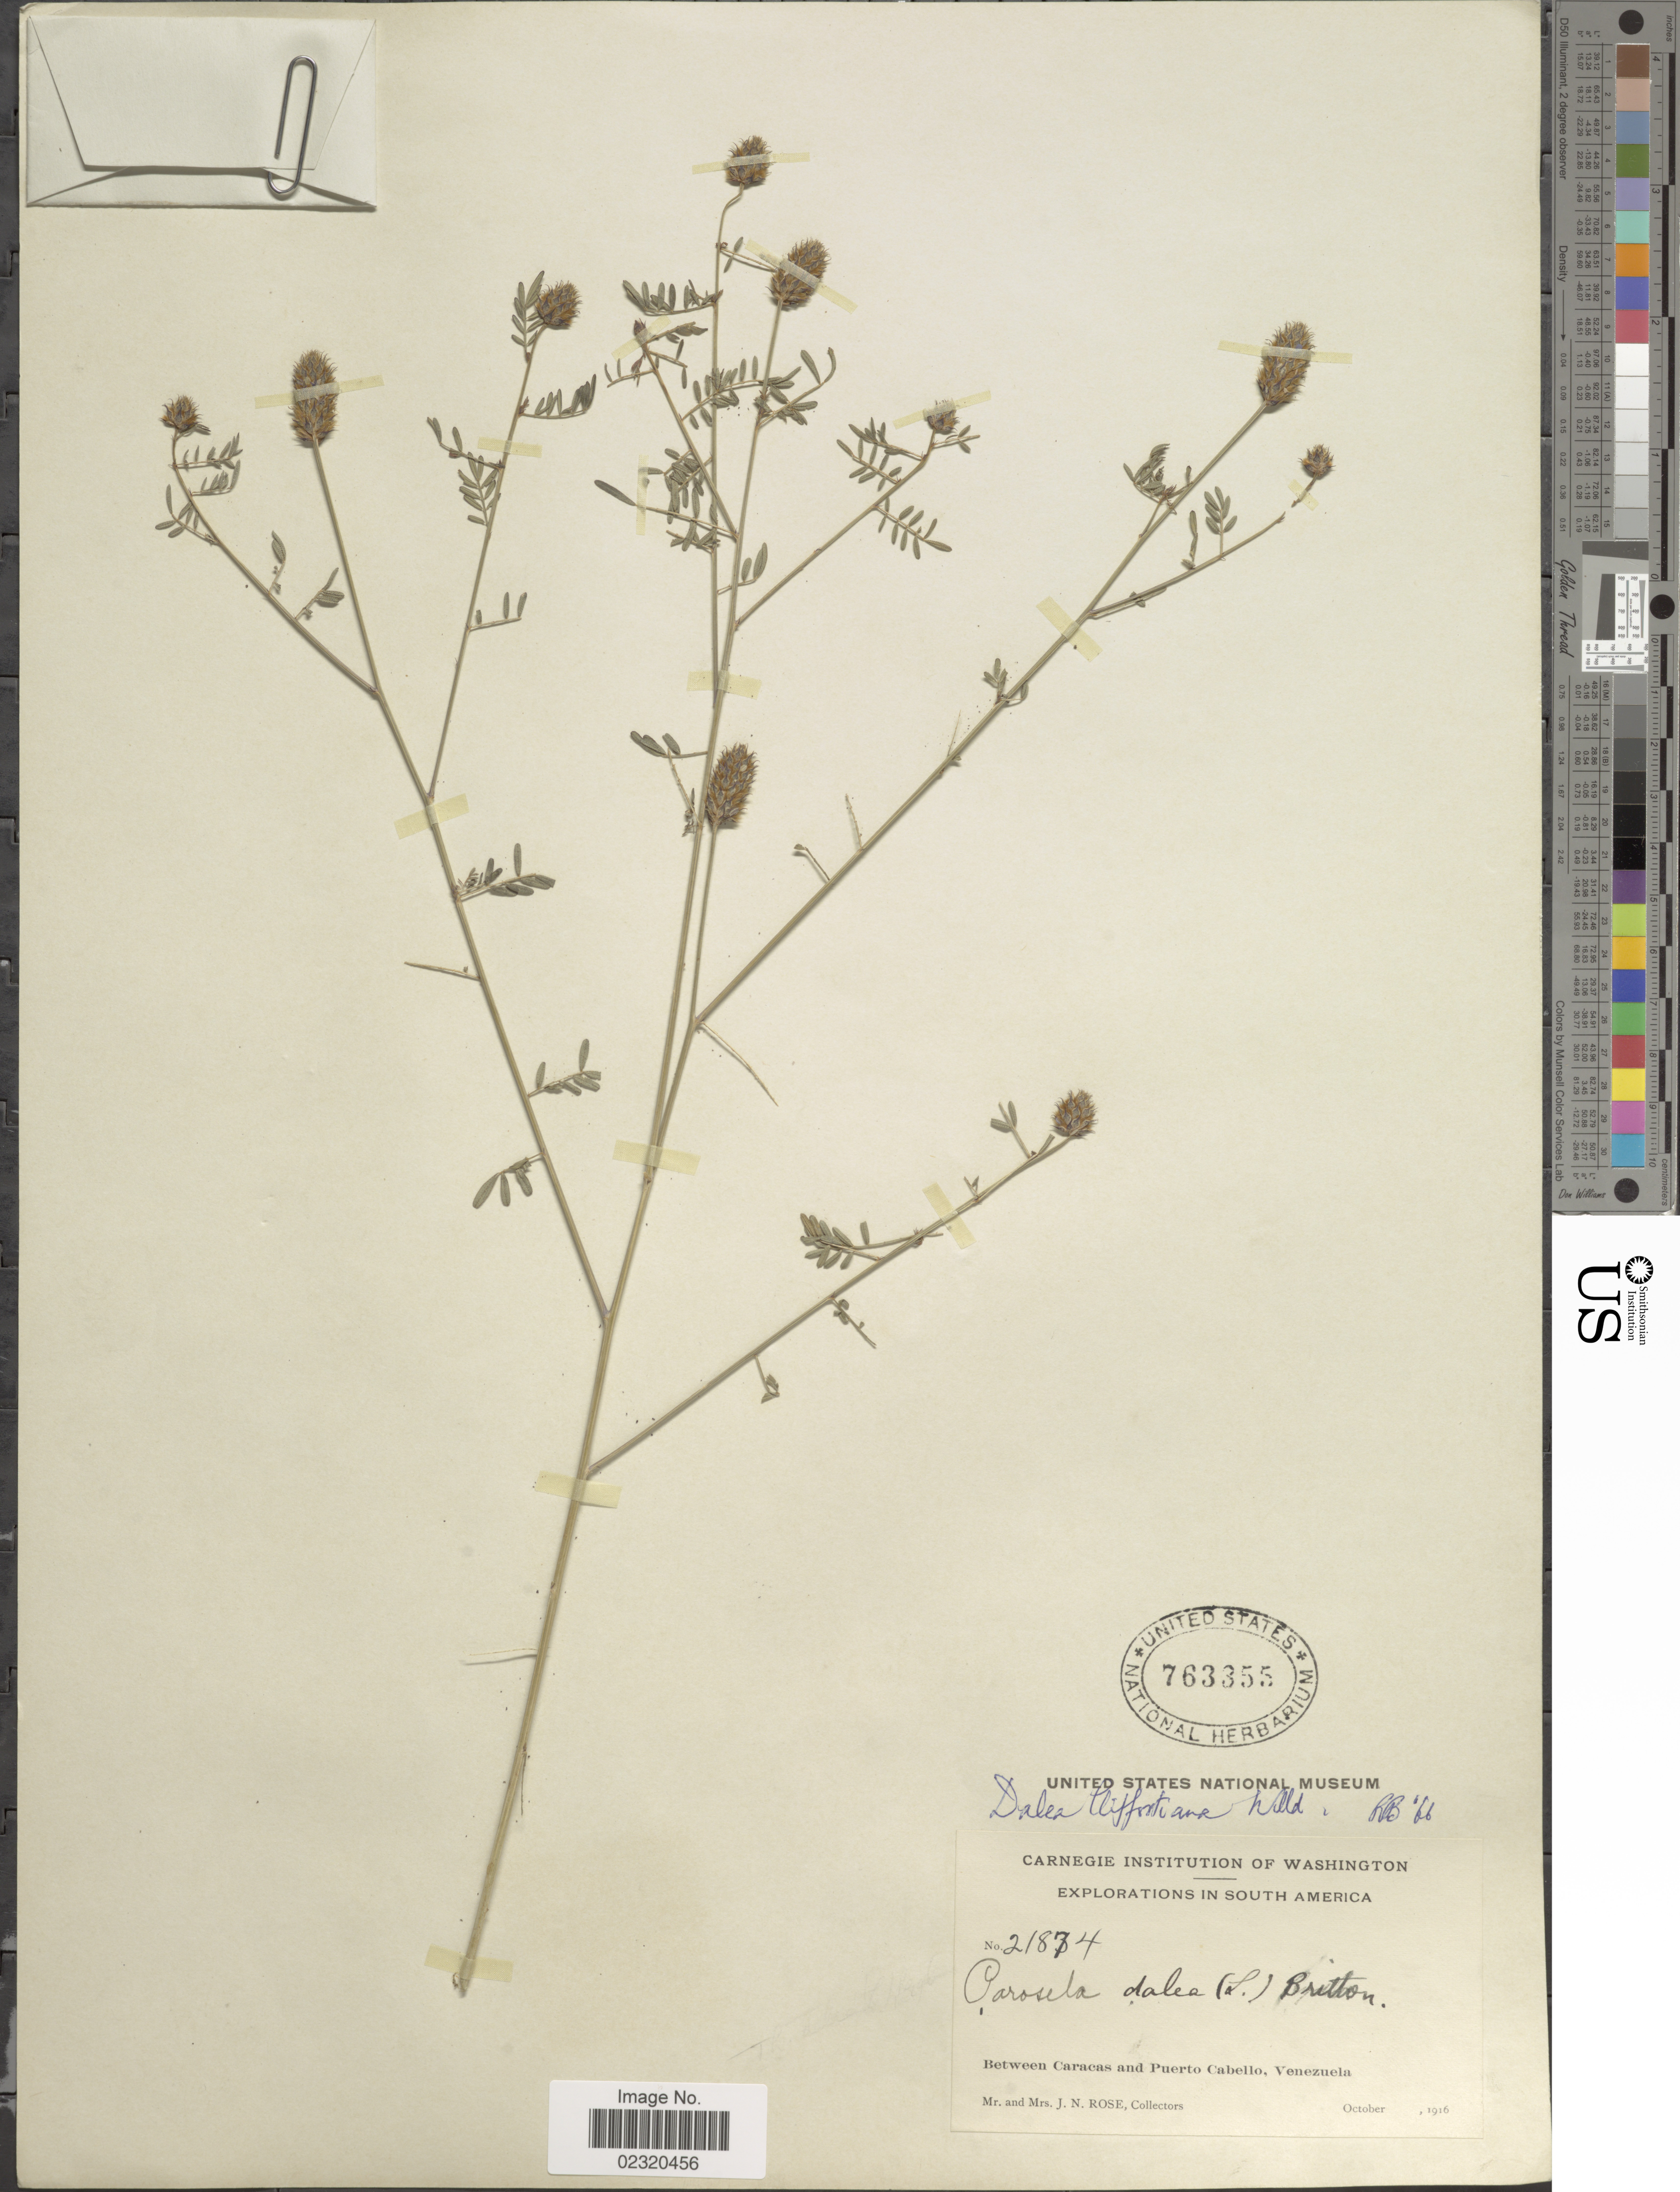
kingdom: Plantae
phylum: Tracheophyta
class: Magnoliopsida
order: Fabales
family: Fabaceae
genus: Dalea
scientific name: Dalea cliffortiana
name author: Willd.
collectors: J. N. Rose & L. B. Rose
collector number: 21874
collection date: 1916-10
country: Venezuela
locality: Between Caracas and Puerto Cabello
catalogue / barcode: US 763355